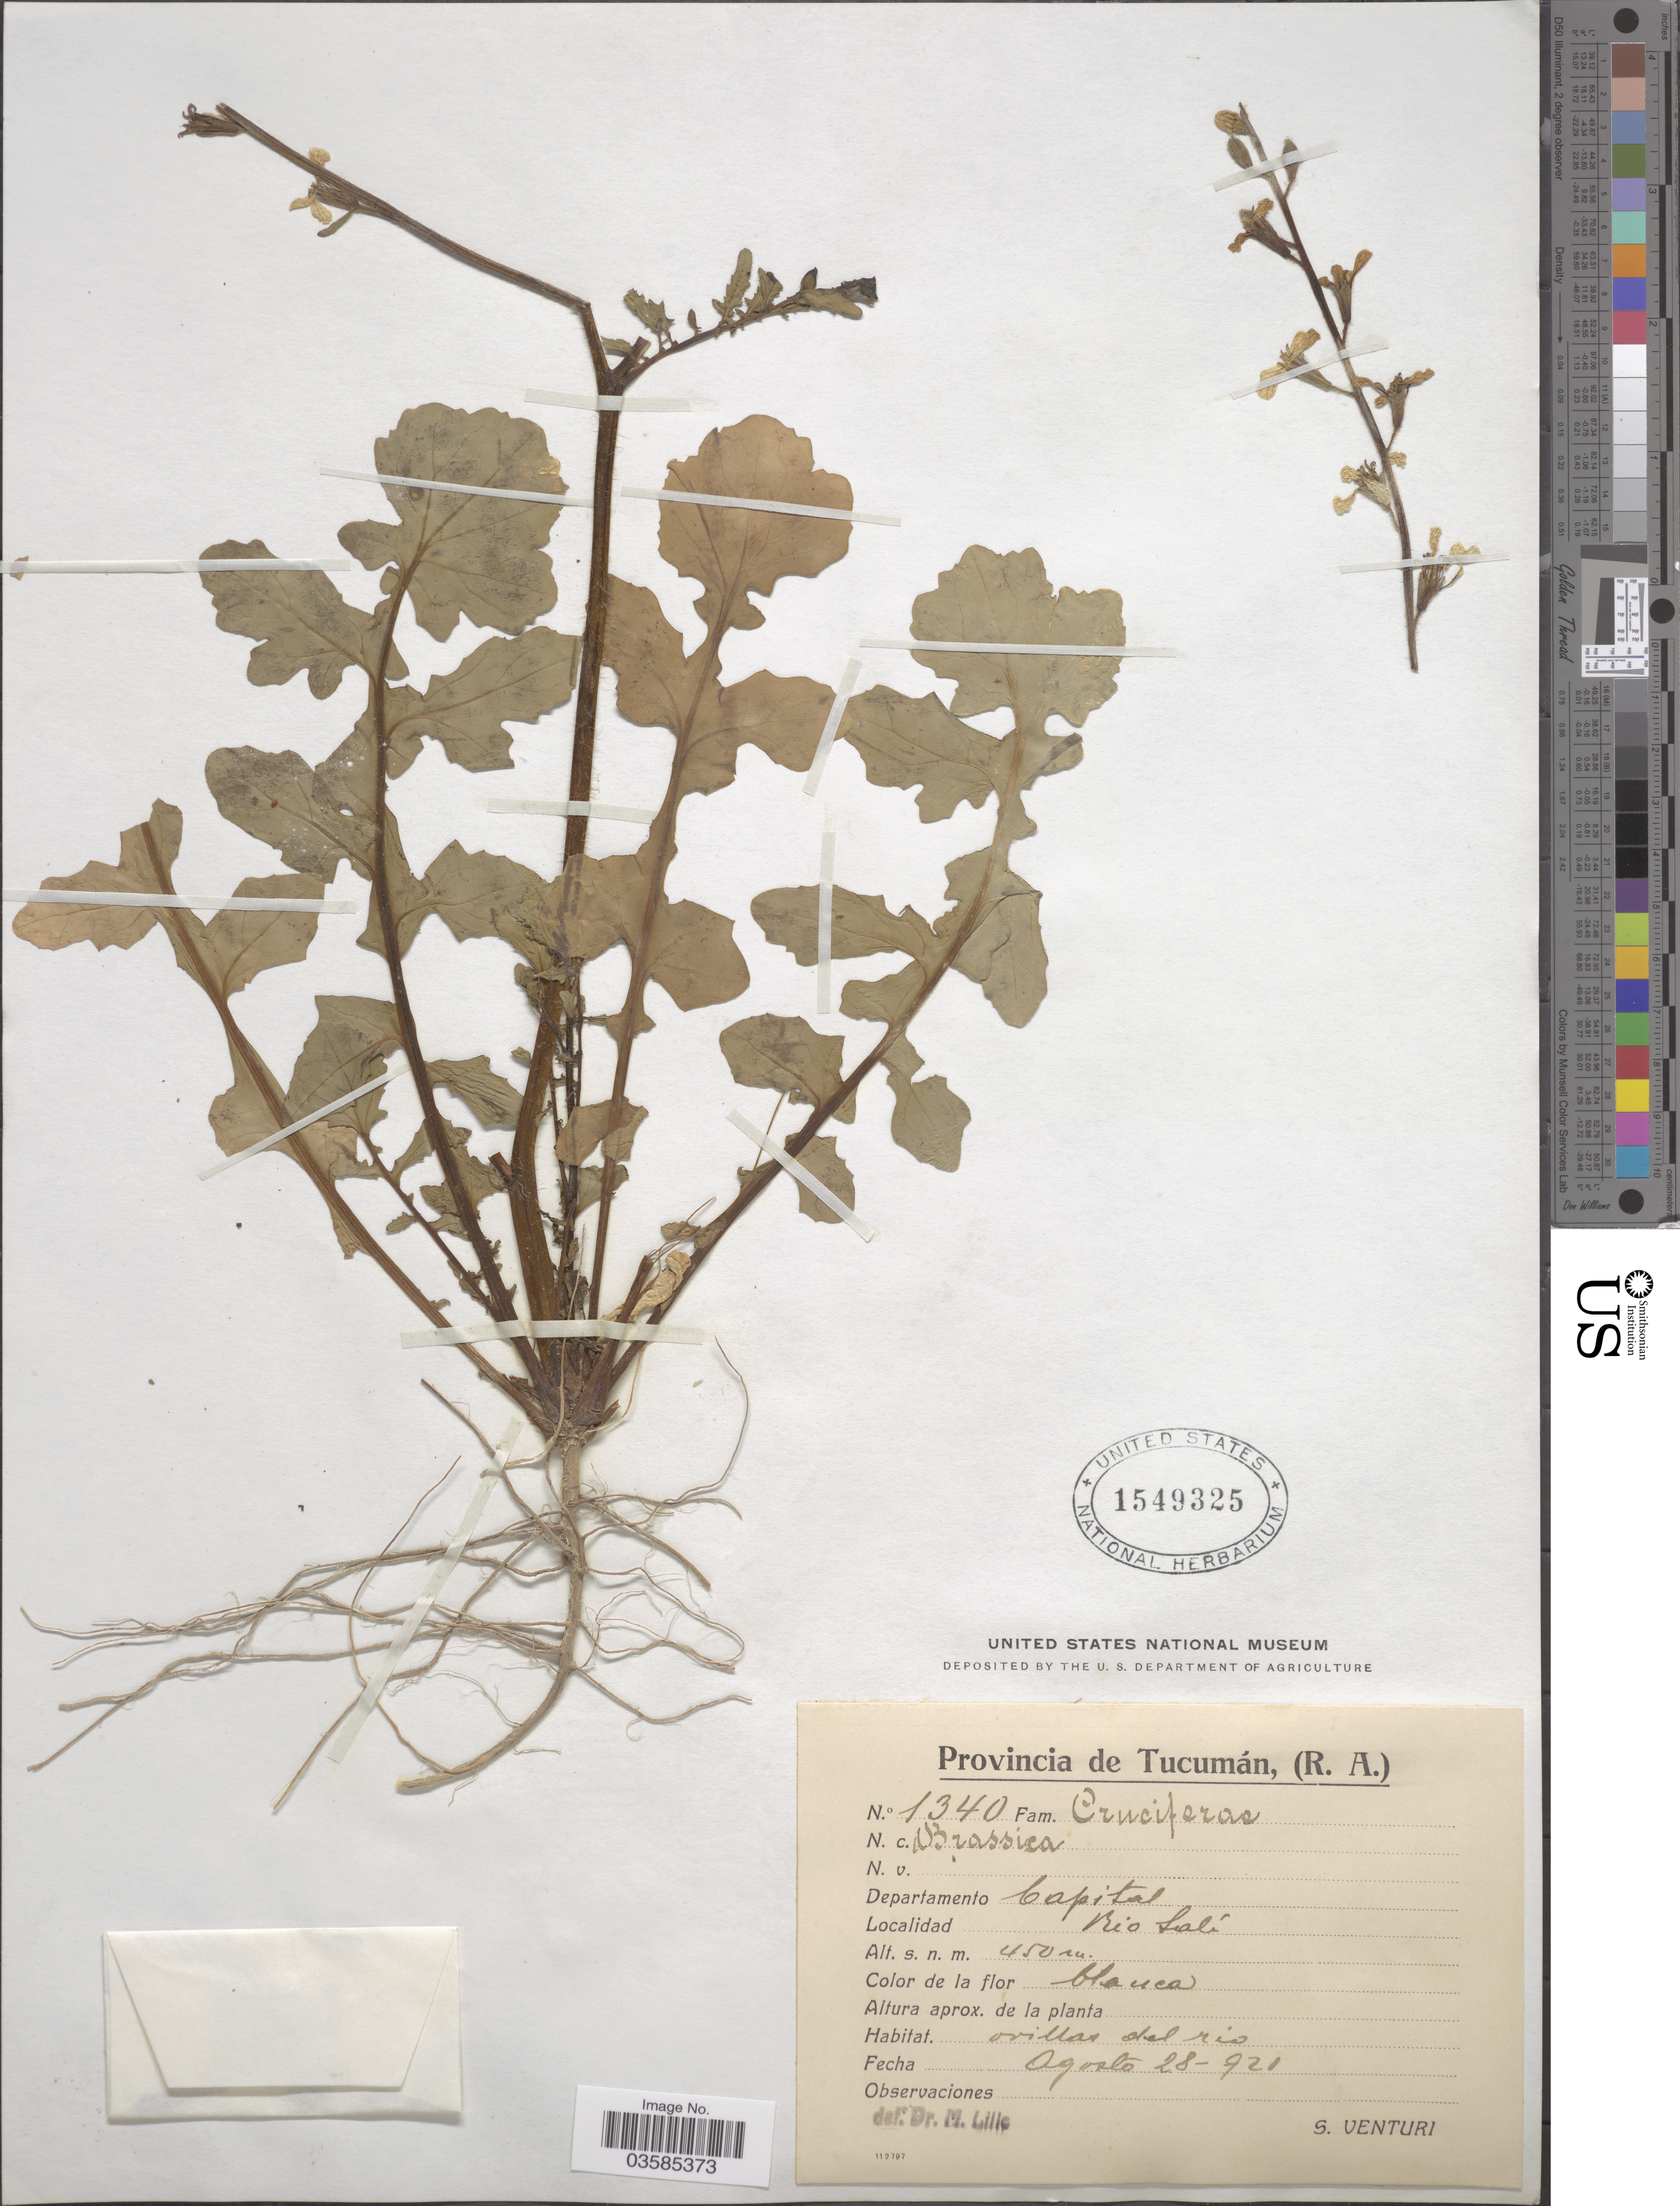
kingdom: Plantae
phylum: Tracheophyta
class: Magnoliopsida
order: Brassicales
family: Brassicaceae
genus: Brassica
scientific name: Brassica sp.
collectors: S. Venturi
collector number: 1340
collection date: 1921-08-28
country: Argentina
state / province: Tucuman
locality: Departamento Capital. Rio Sali.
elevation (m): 450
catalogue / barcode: US 1549325